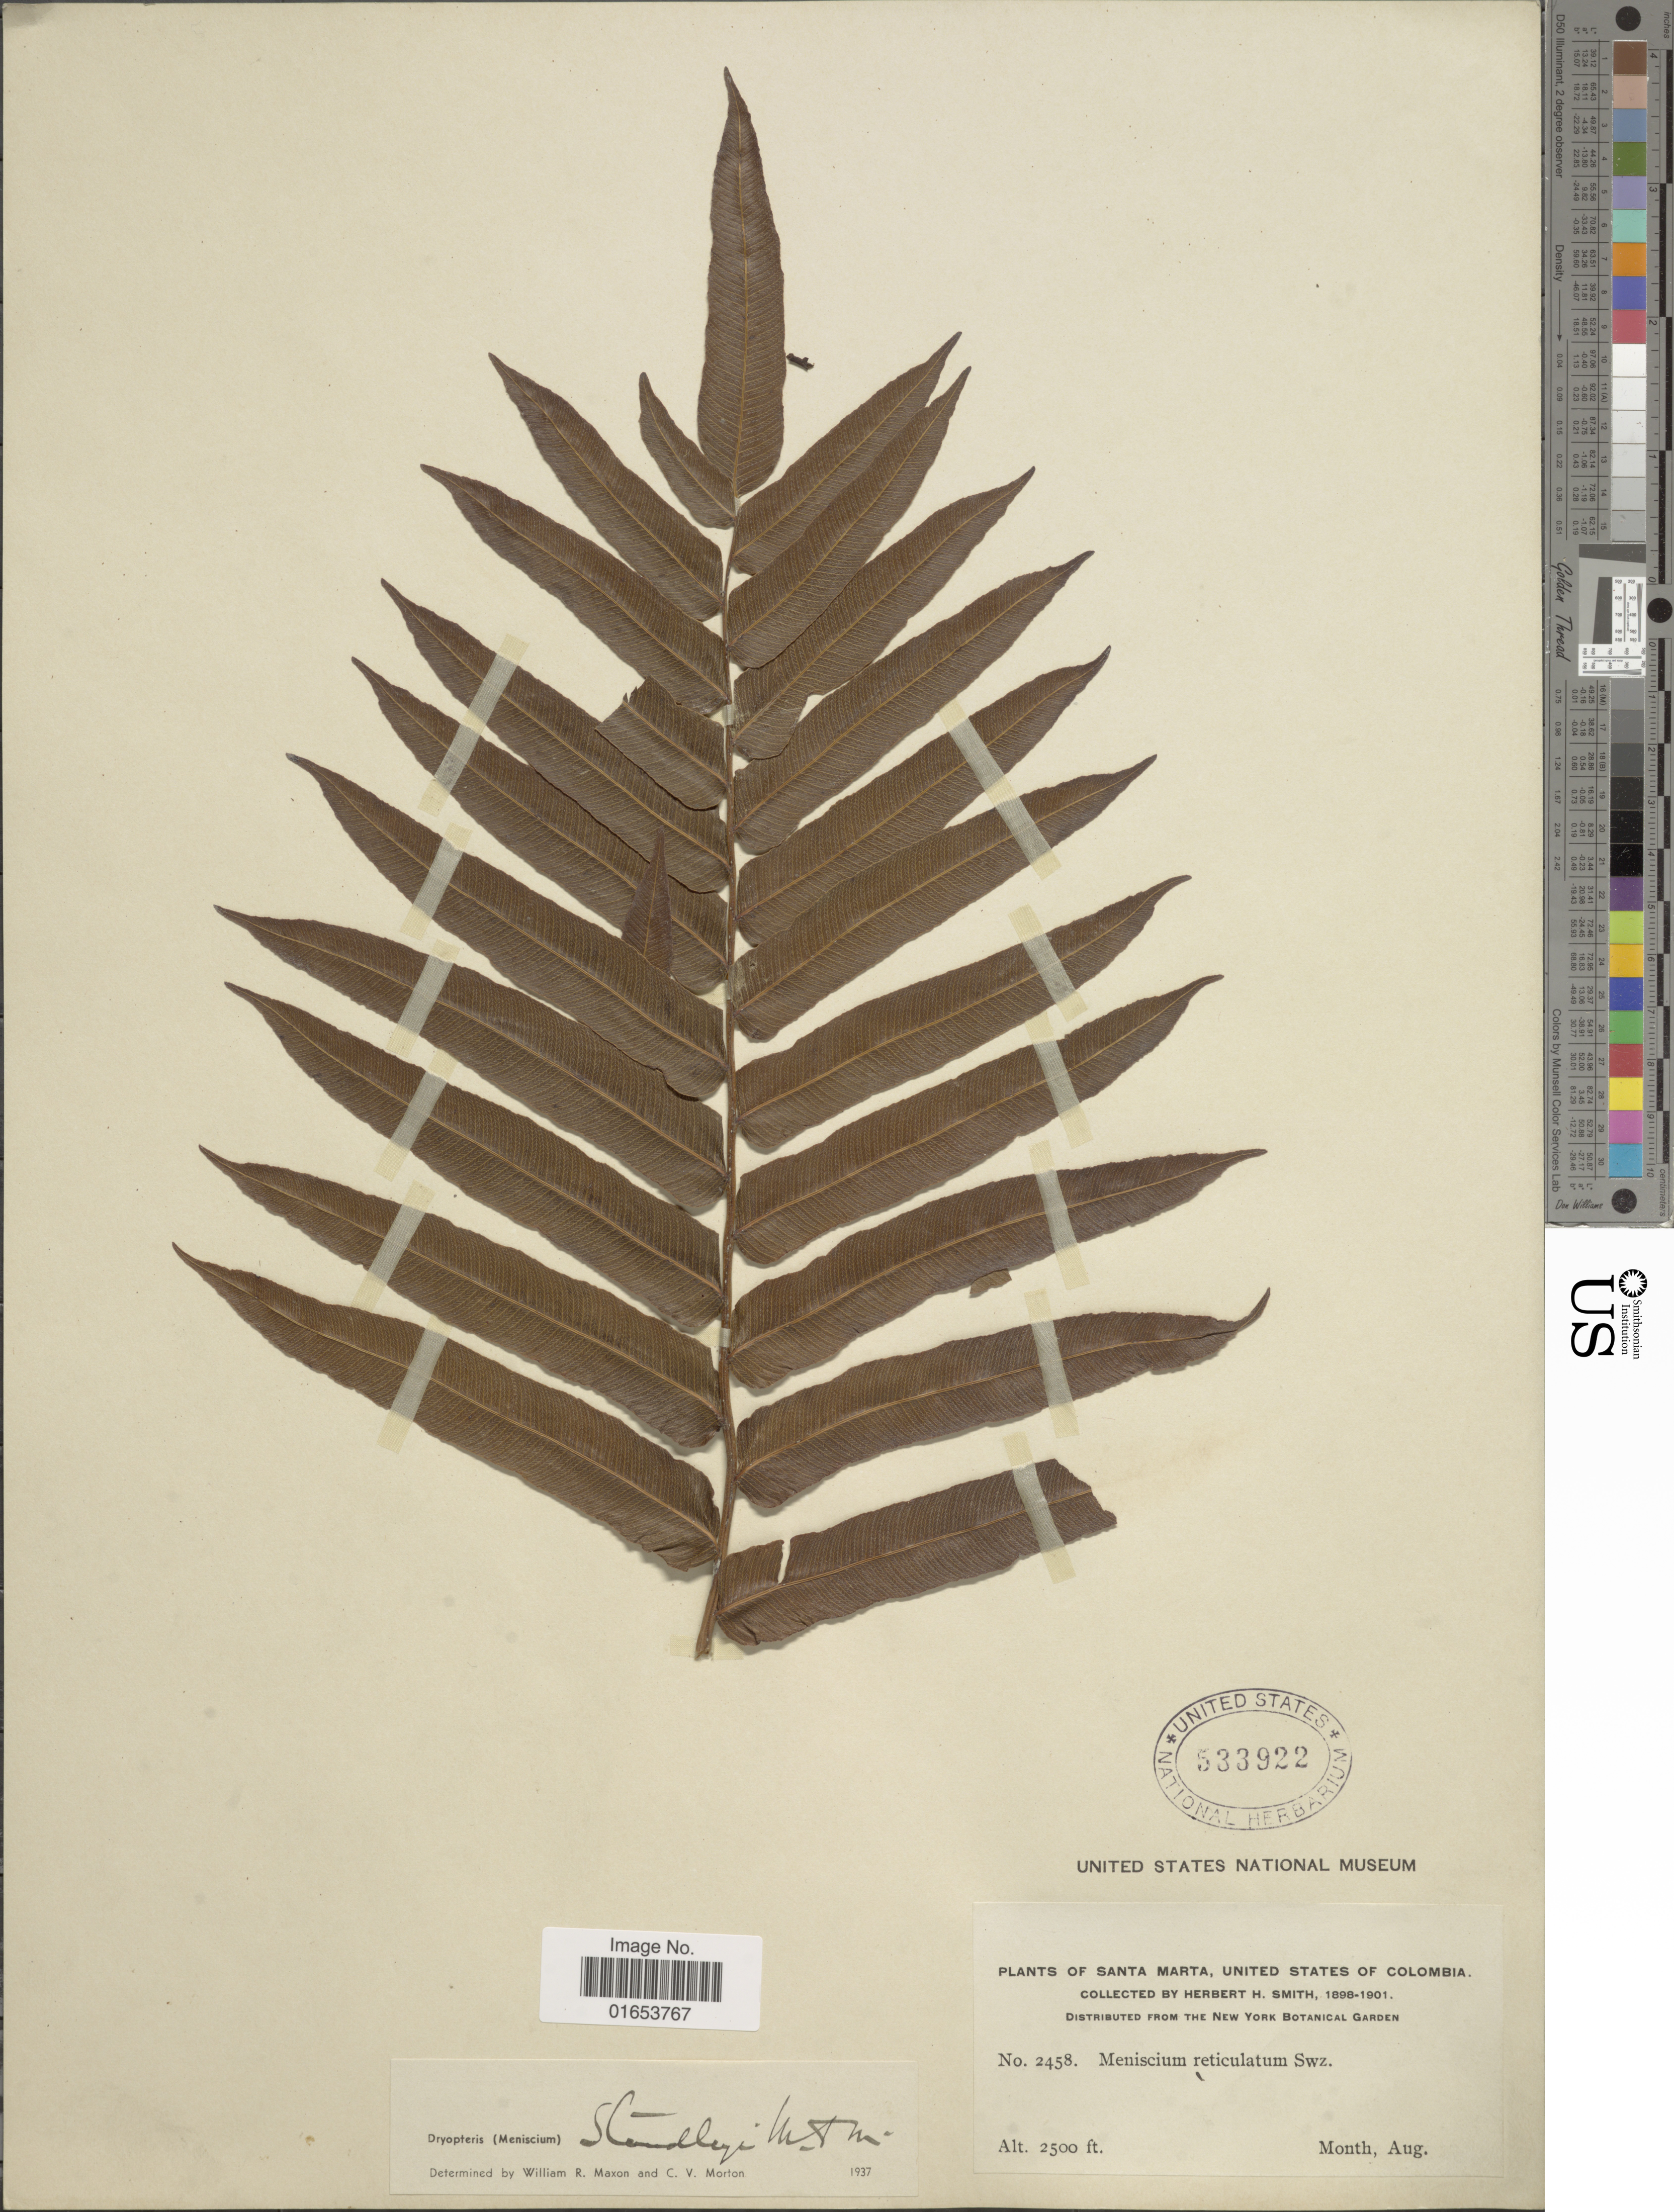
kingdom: Plantae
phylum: Tracheophyta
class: Polypodiopsida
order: Polypodiales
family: Thelypteridaceae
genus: Meniscium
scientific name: Meniscium standleyi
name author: (Maxon & C.V. Morton) Pic. Serm.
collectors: Herbert H. Smith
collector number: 2458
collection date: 1898-08/1901-08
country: Colombia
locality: Santa Marta, United States of Colombia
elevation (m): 762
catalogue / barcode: US 533922